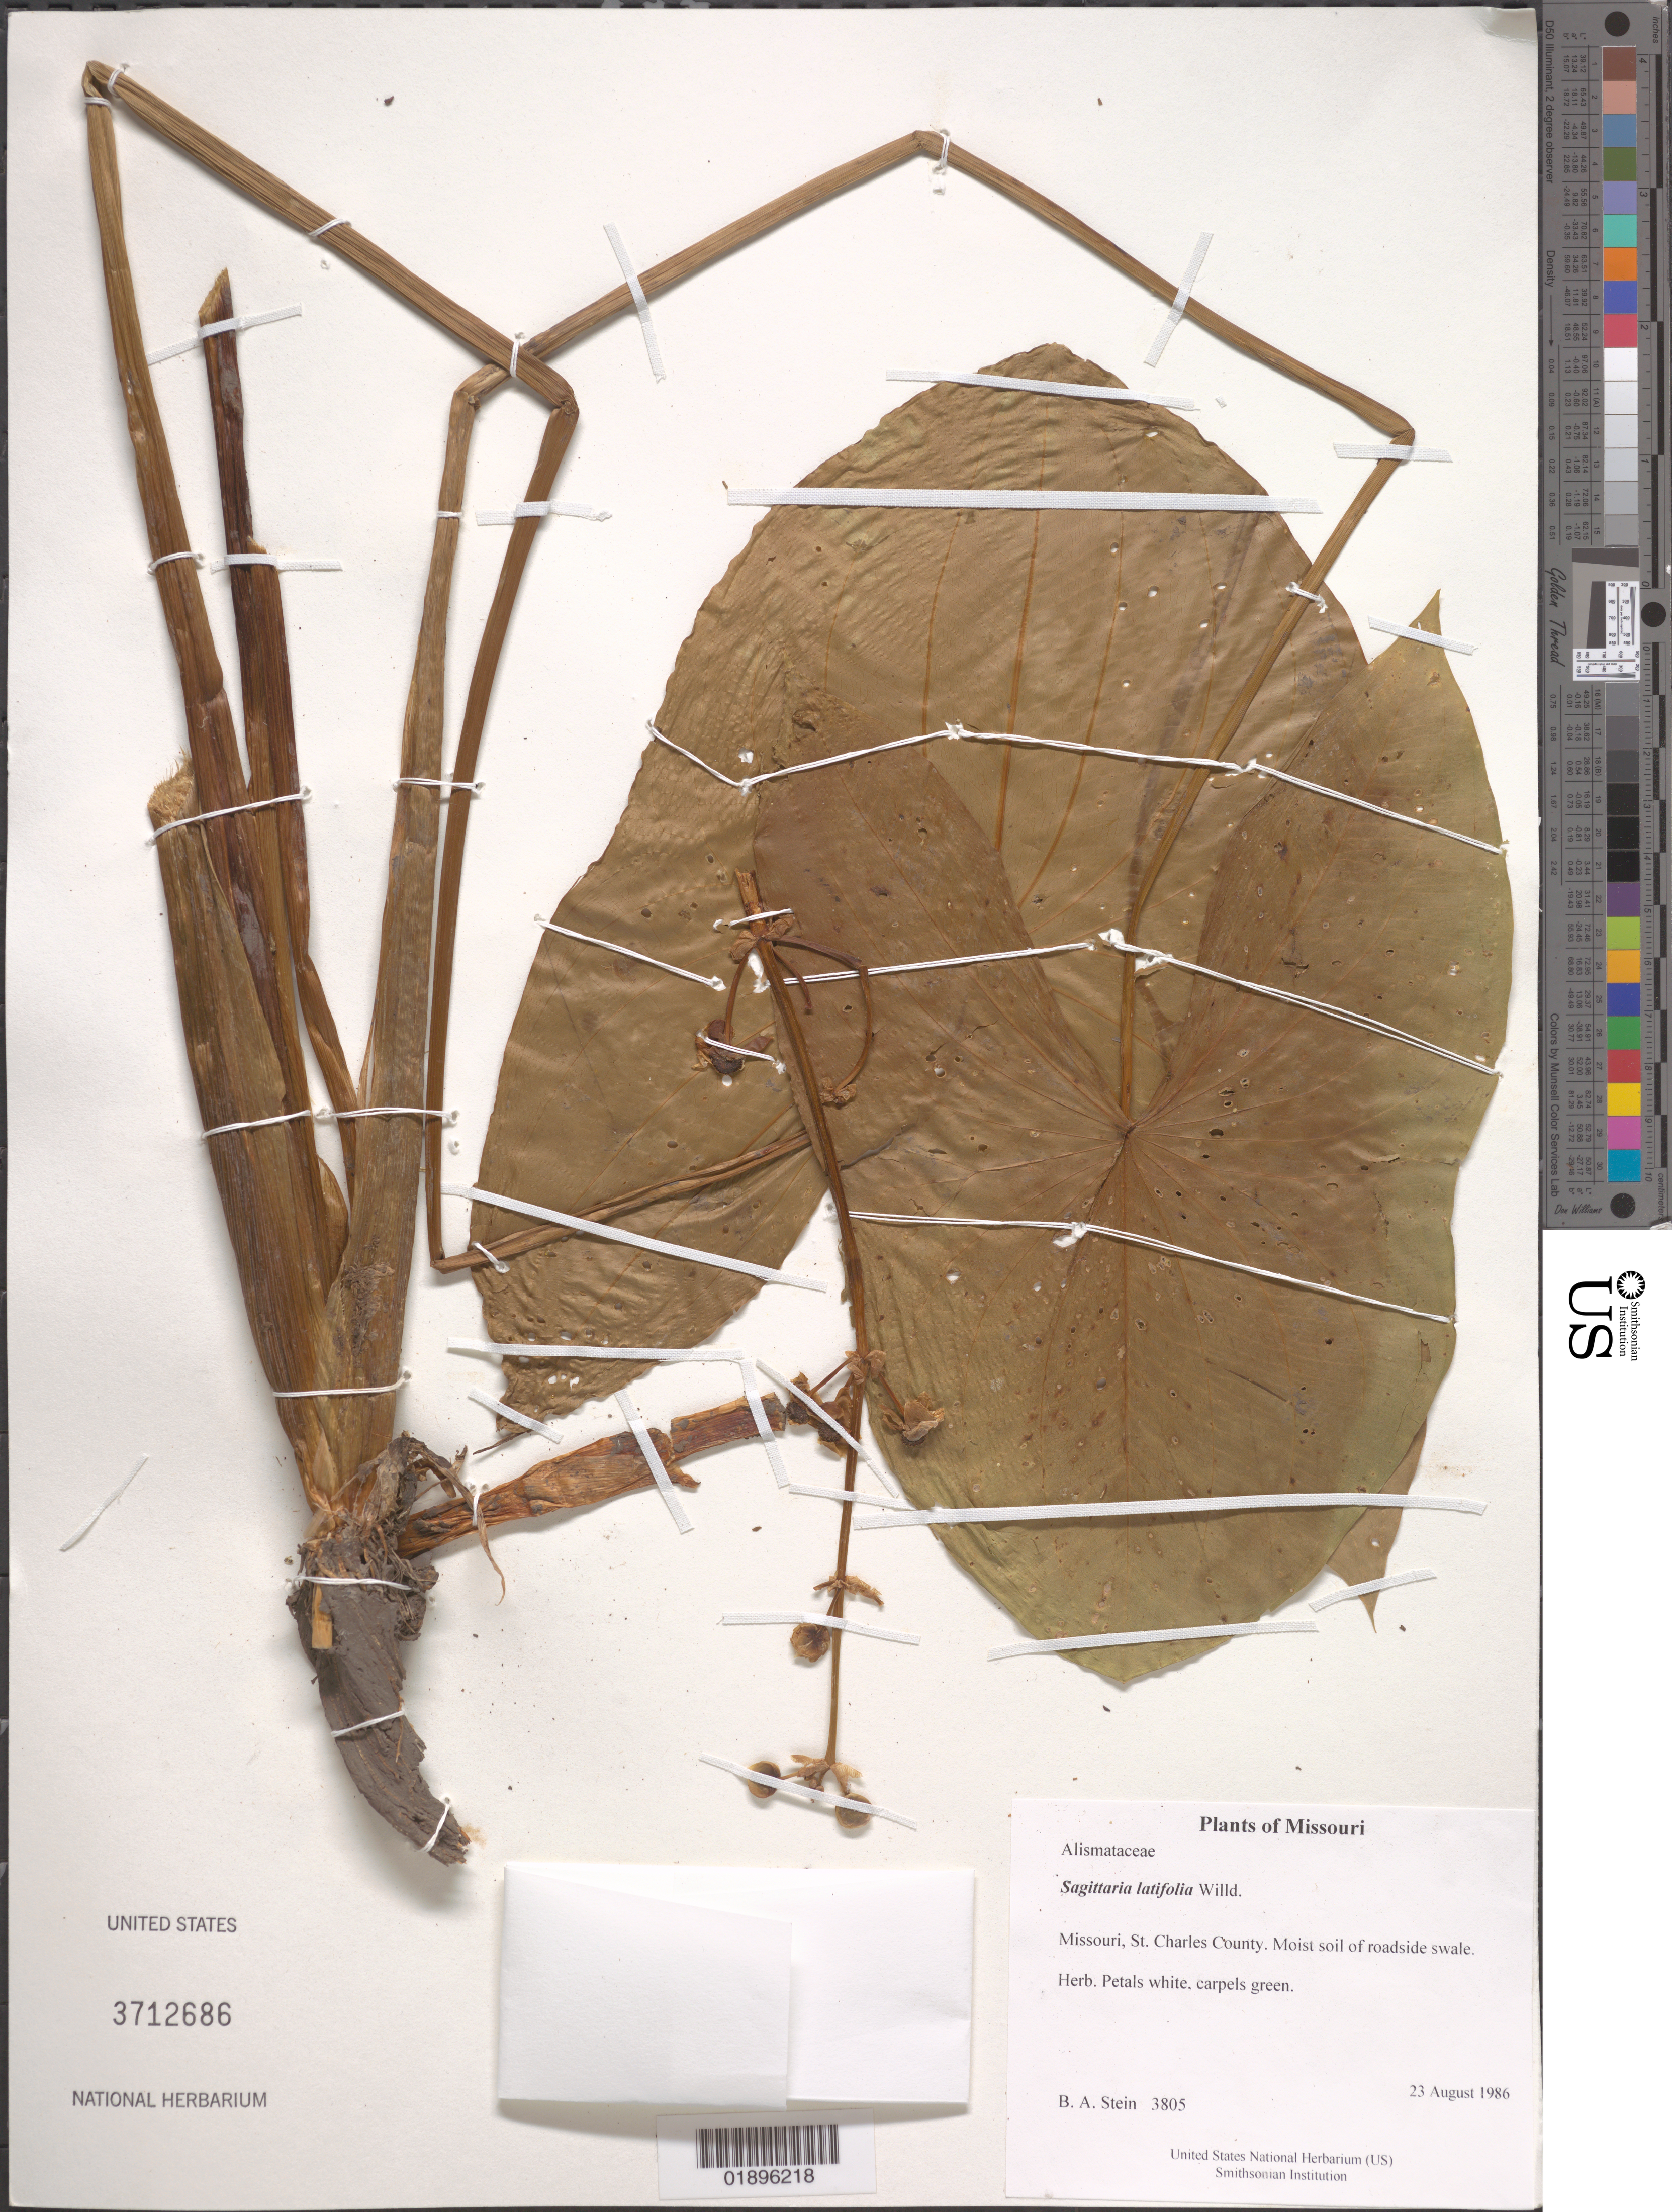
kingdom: Plantae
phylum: Tracheophyta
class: Liliopsida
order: Alismatales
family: Alismataceae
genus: Sagittaria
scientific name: Sagittaria latifolia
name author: Willd.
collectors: B. A. Stein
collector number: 3805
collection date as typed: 23 August 1986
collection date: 1986-08-23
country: United States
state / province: Missouri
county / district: St. Charles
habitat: Moist soil of roadside swale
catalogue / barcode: US 3712686